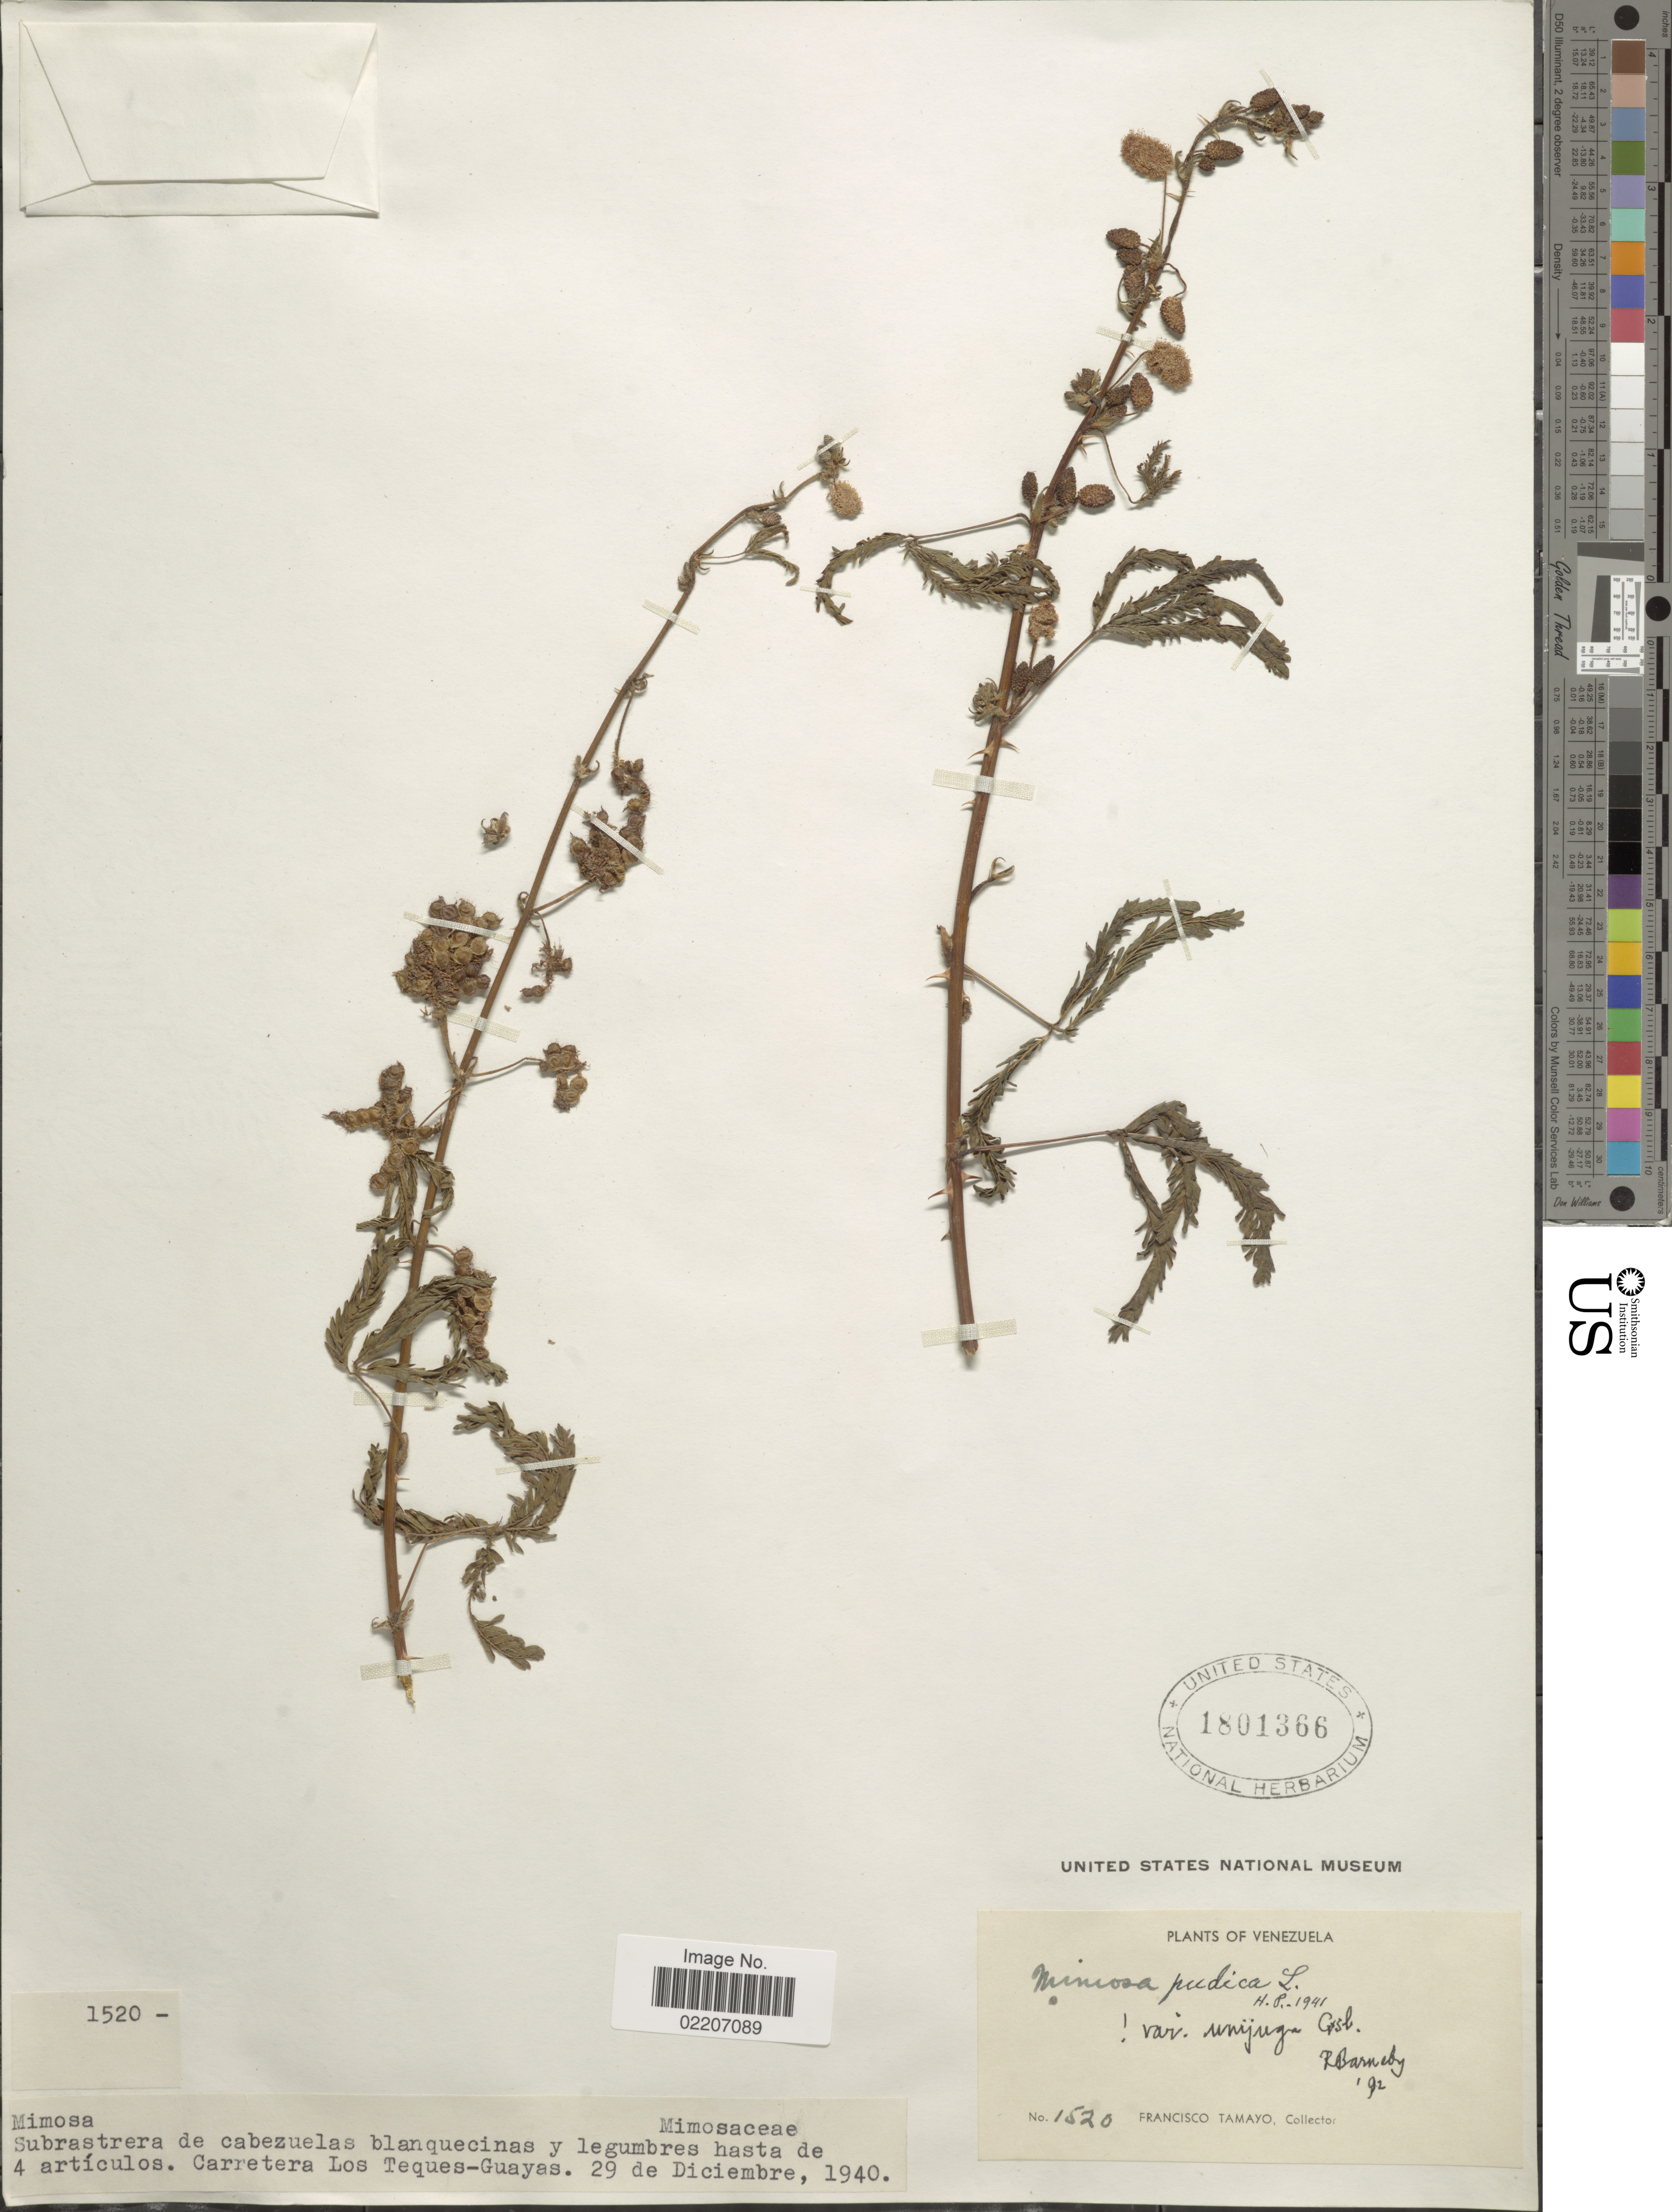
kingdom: Plantae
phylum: Tracheophyta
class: Magnoliopsida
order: Fabales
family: Fabaceae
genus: Mimosa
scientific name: Mimosa pudica var. unijuga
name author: (Walp. & Duchass.) Griseb.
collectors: F. Tamayo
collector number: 1520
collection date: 1940-12-29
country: Venezuela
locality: Carretera Los Teques-Guayas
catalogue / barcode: US 1801366